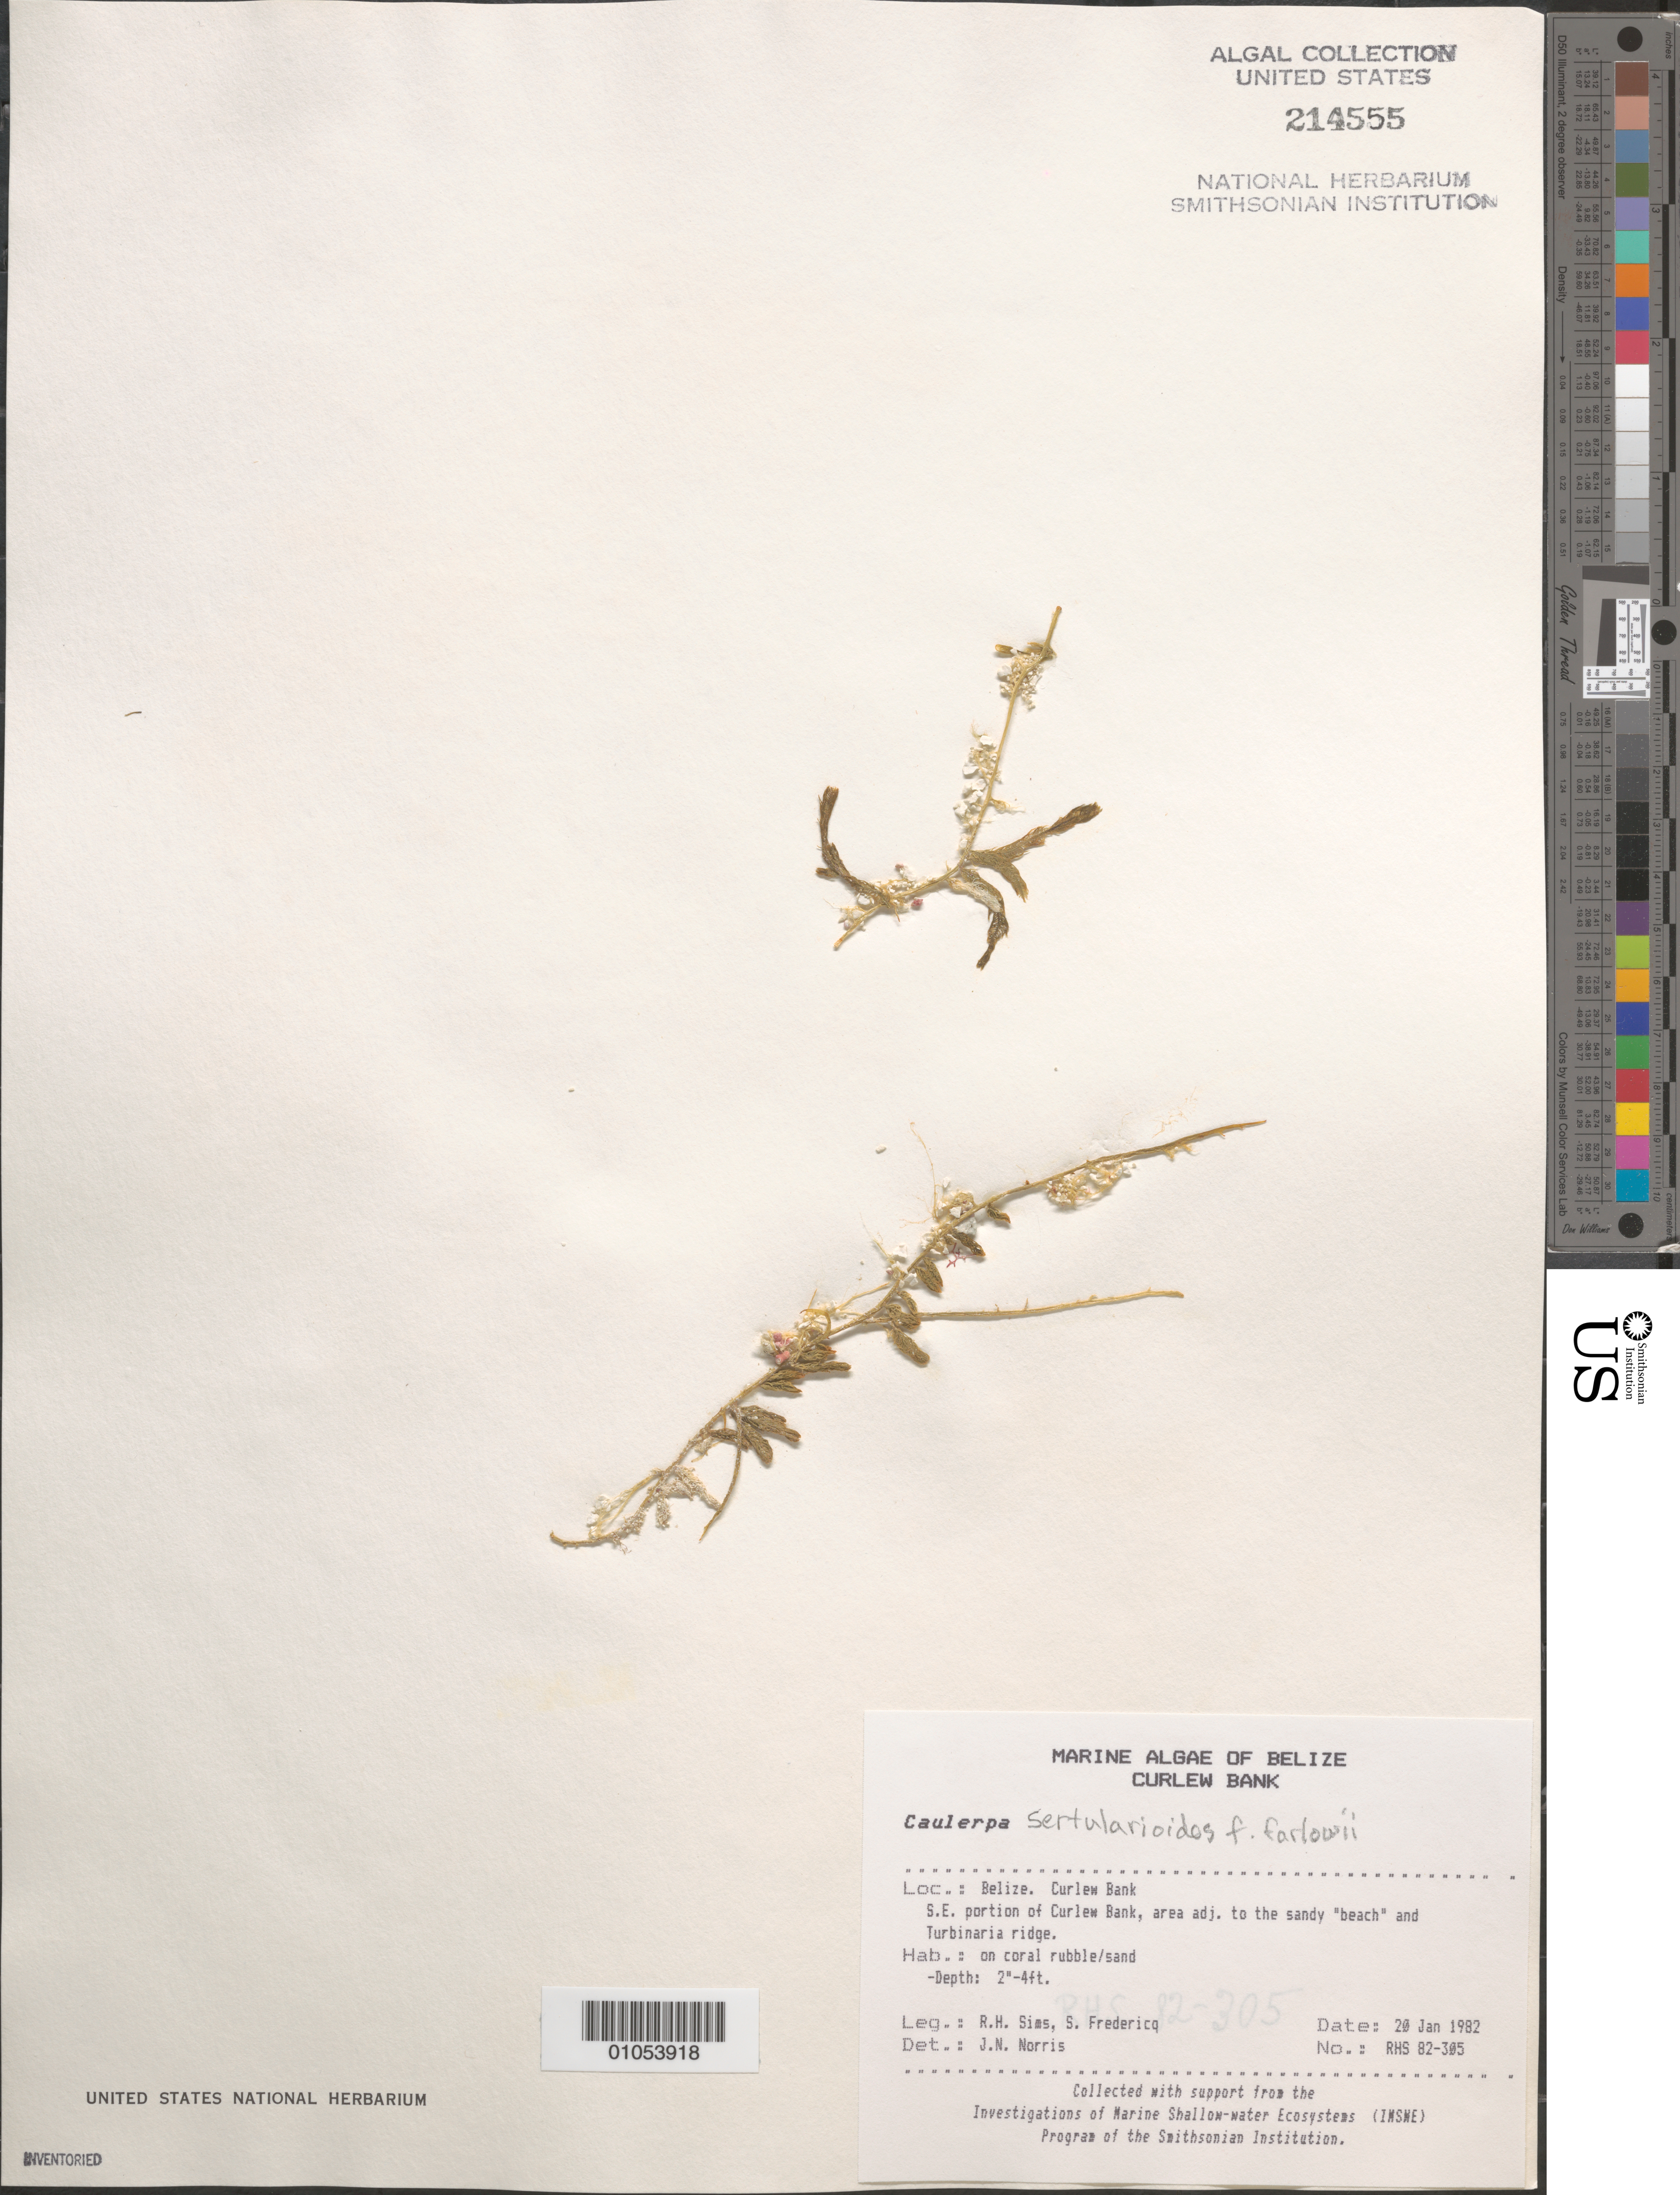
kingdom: Plantae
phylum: Chlorophyta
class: Ulvophyceae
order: Bryopsidales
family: Caulerpaceae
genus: Caulerpa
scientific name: Caulerpa sertularioides f. farlowii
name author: (Weber Bosse) Børgesen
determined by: Norris, James N.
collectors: R. H. Sims & S. Fredericq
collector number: RHS 82-305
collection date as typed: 20 Jan 1982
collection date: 1982-01-20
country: Belize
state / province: Stann Creek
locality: Curlew Bank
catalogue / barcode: US 214555